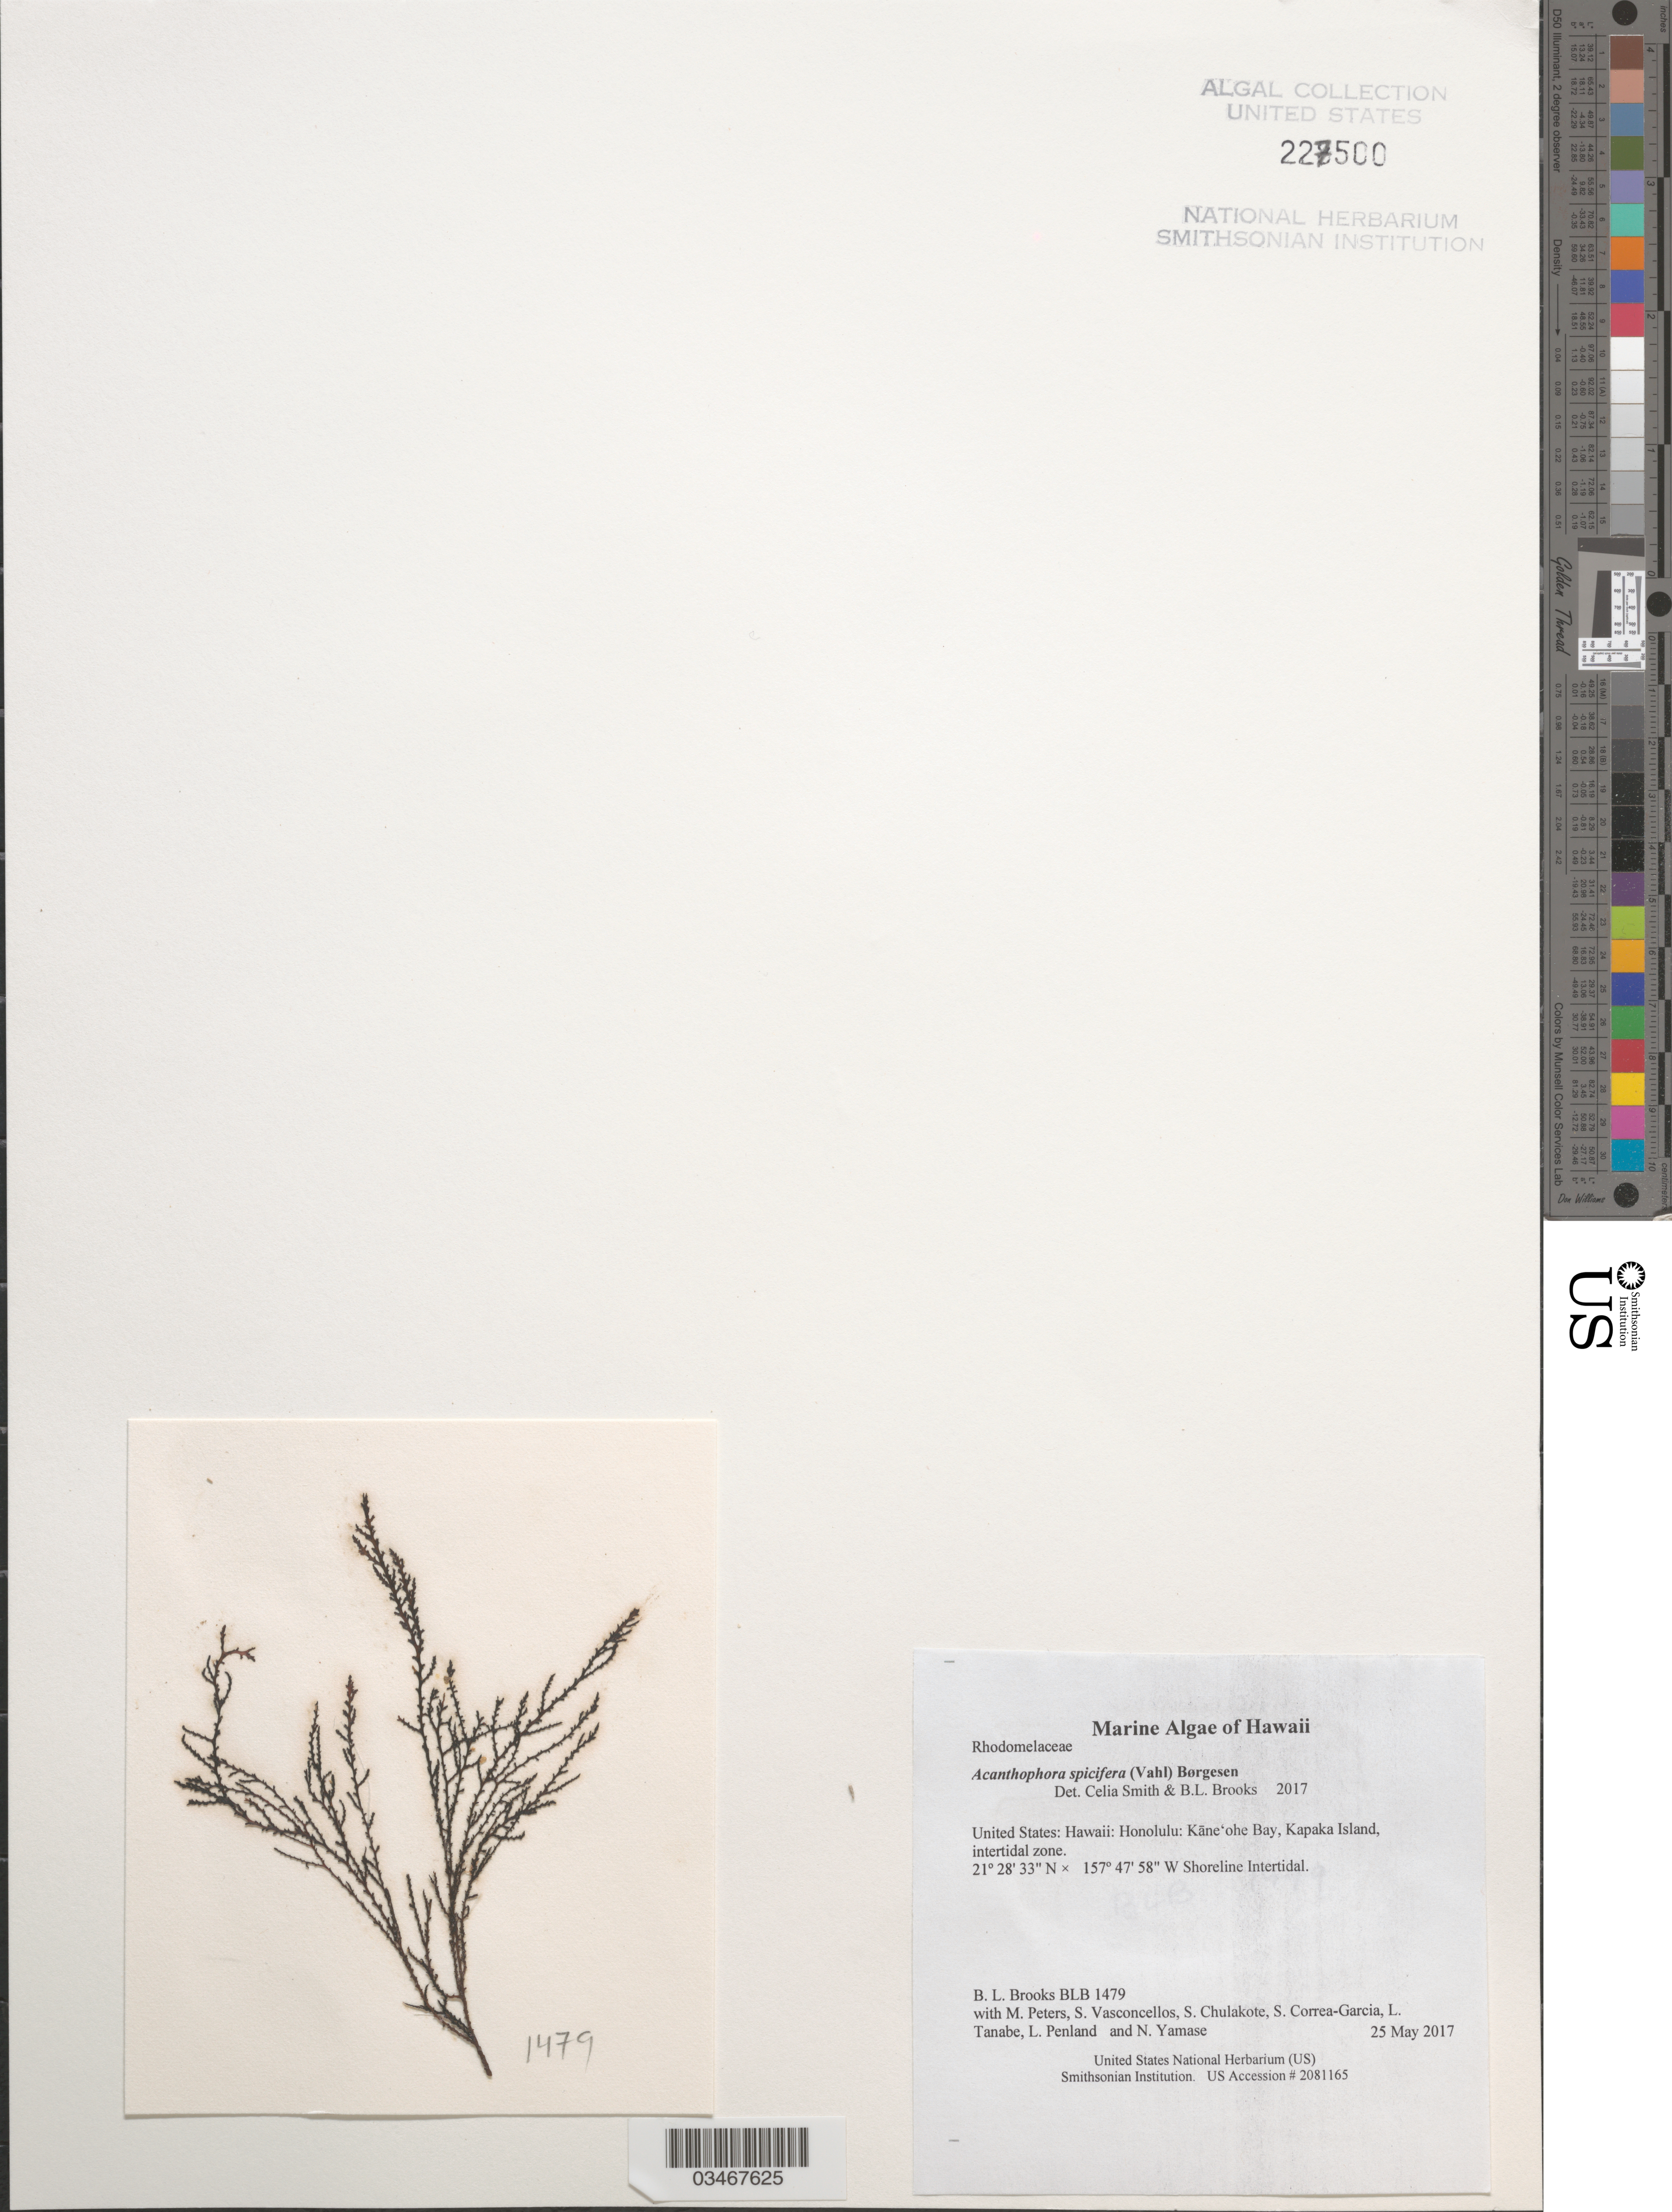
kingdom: Plantae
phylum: Rhodophyta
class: Florideophyceae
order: Ceramiales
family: Rhodomelaceae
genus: Acanthophora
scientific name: Acanthophora spicifera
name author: (Vahl) Børgesen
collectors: B. Brooks, M. Peters, S. Vasconcellos, S. Chulakote & et al.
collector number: BLB 1479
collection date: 2017-05-25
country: United States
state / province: Hawaii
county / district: Honolulu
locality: Honolulu: Kāne'ohe Bay, Kapaka Island, intertidal zone.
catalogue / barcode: US 227500